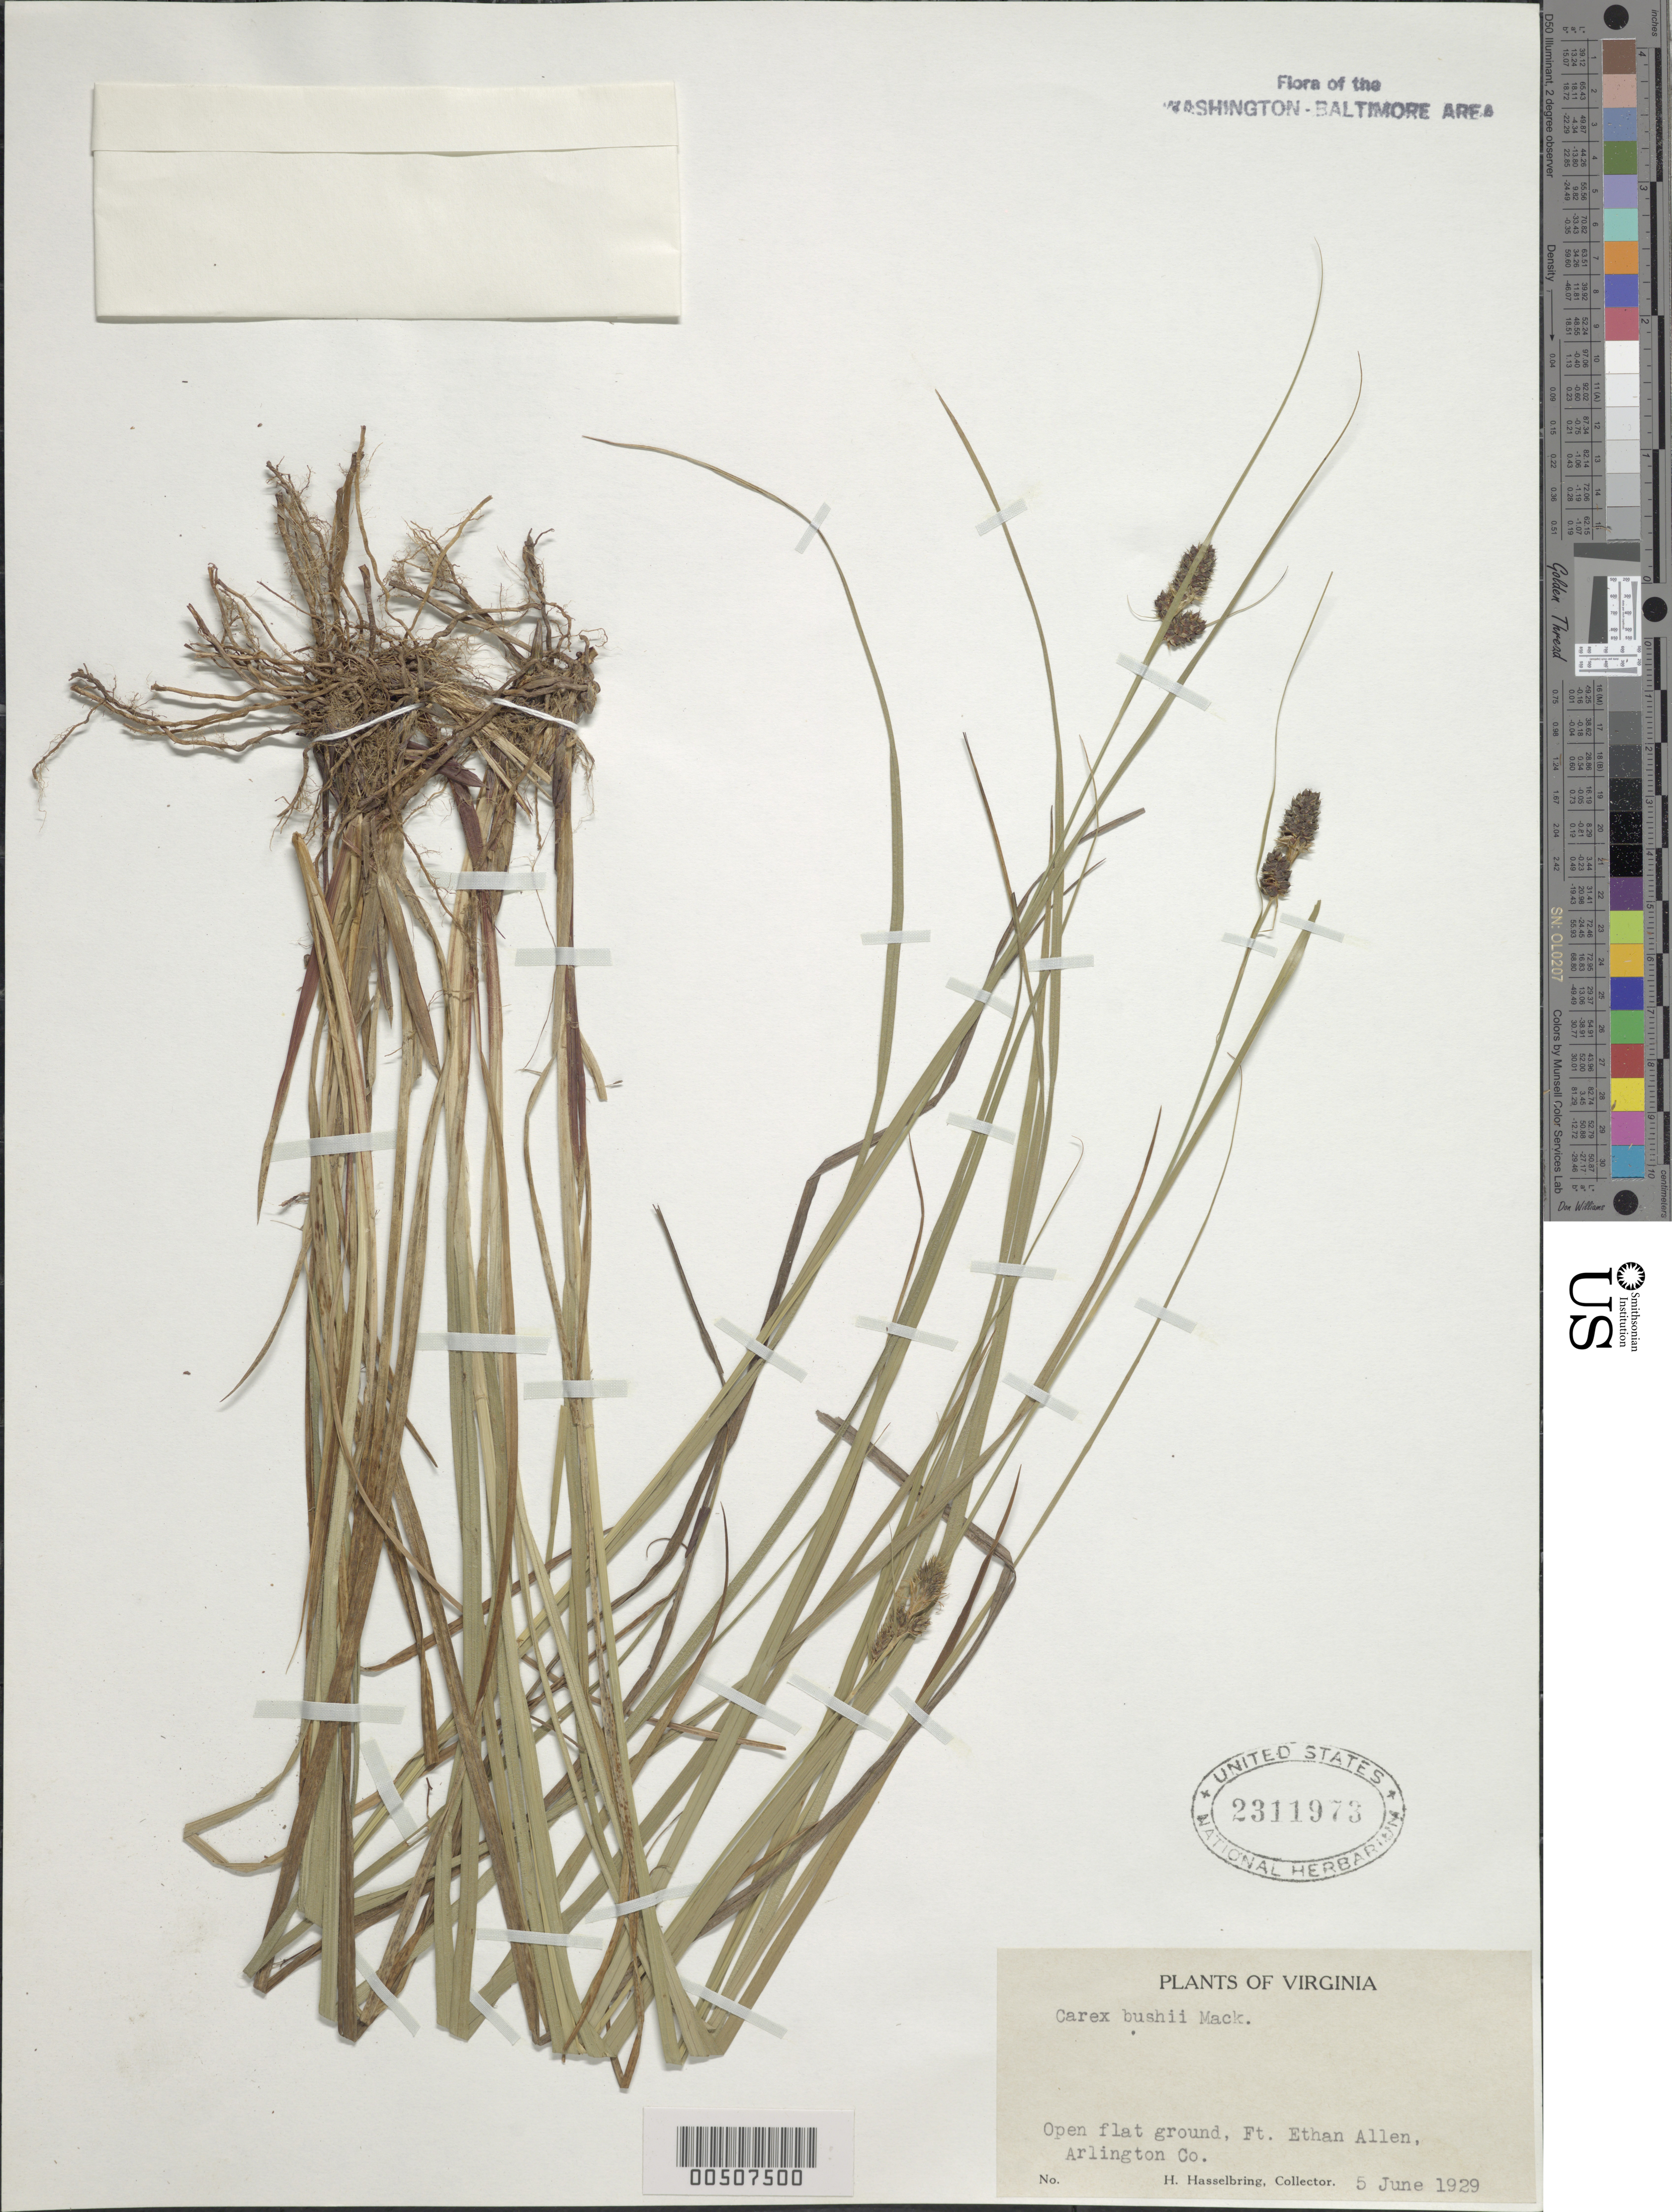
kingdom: Plantae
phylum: Tracheophyta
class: Liliopsida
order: Poales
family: Cyperaceae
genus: Carex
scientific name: Carex bushii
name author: Mack.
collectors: H. Hasselbring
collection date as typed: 05 Jun 1929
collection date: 1929-06-05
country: United States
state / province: Virginia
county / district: Arlington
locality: Ft. Ethan Allen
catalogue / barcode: US 2311973